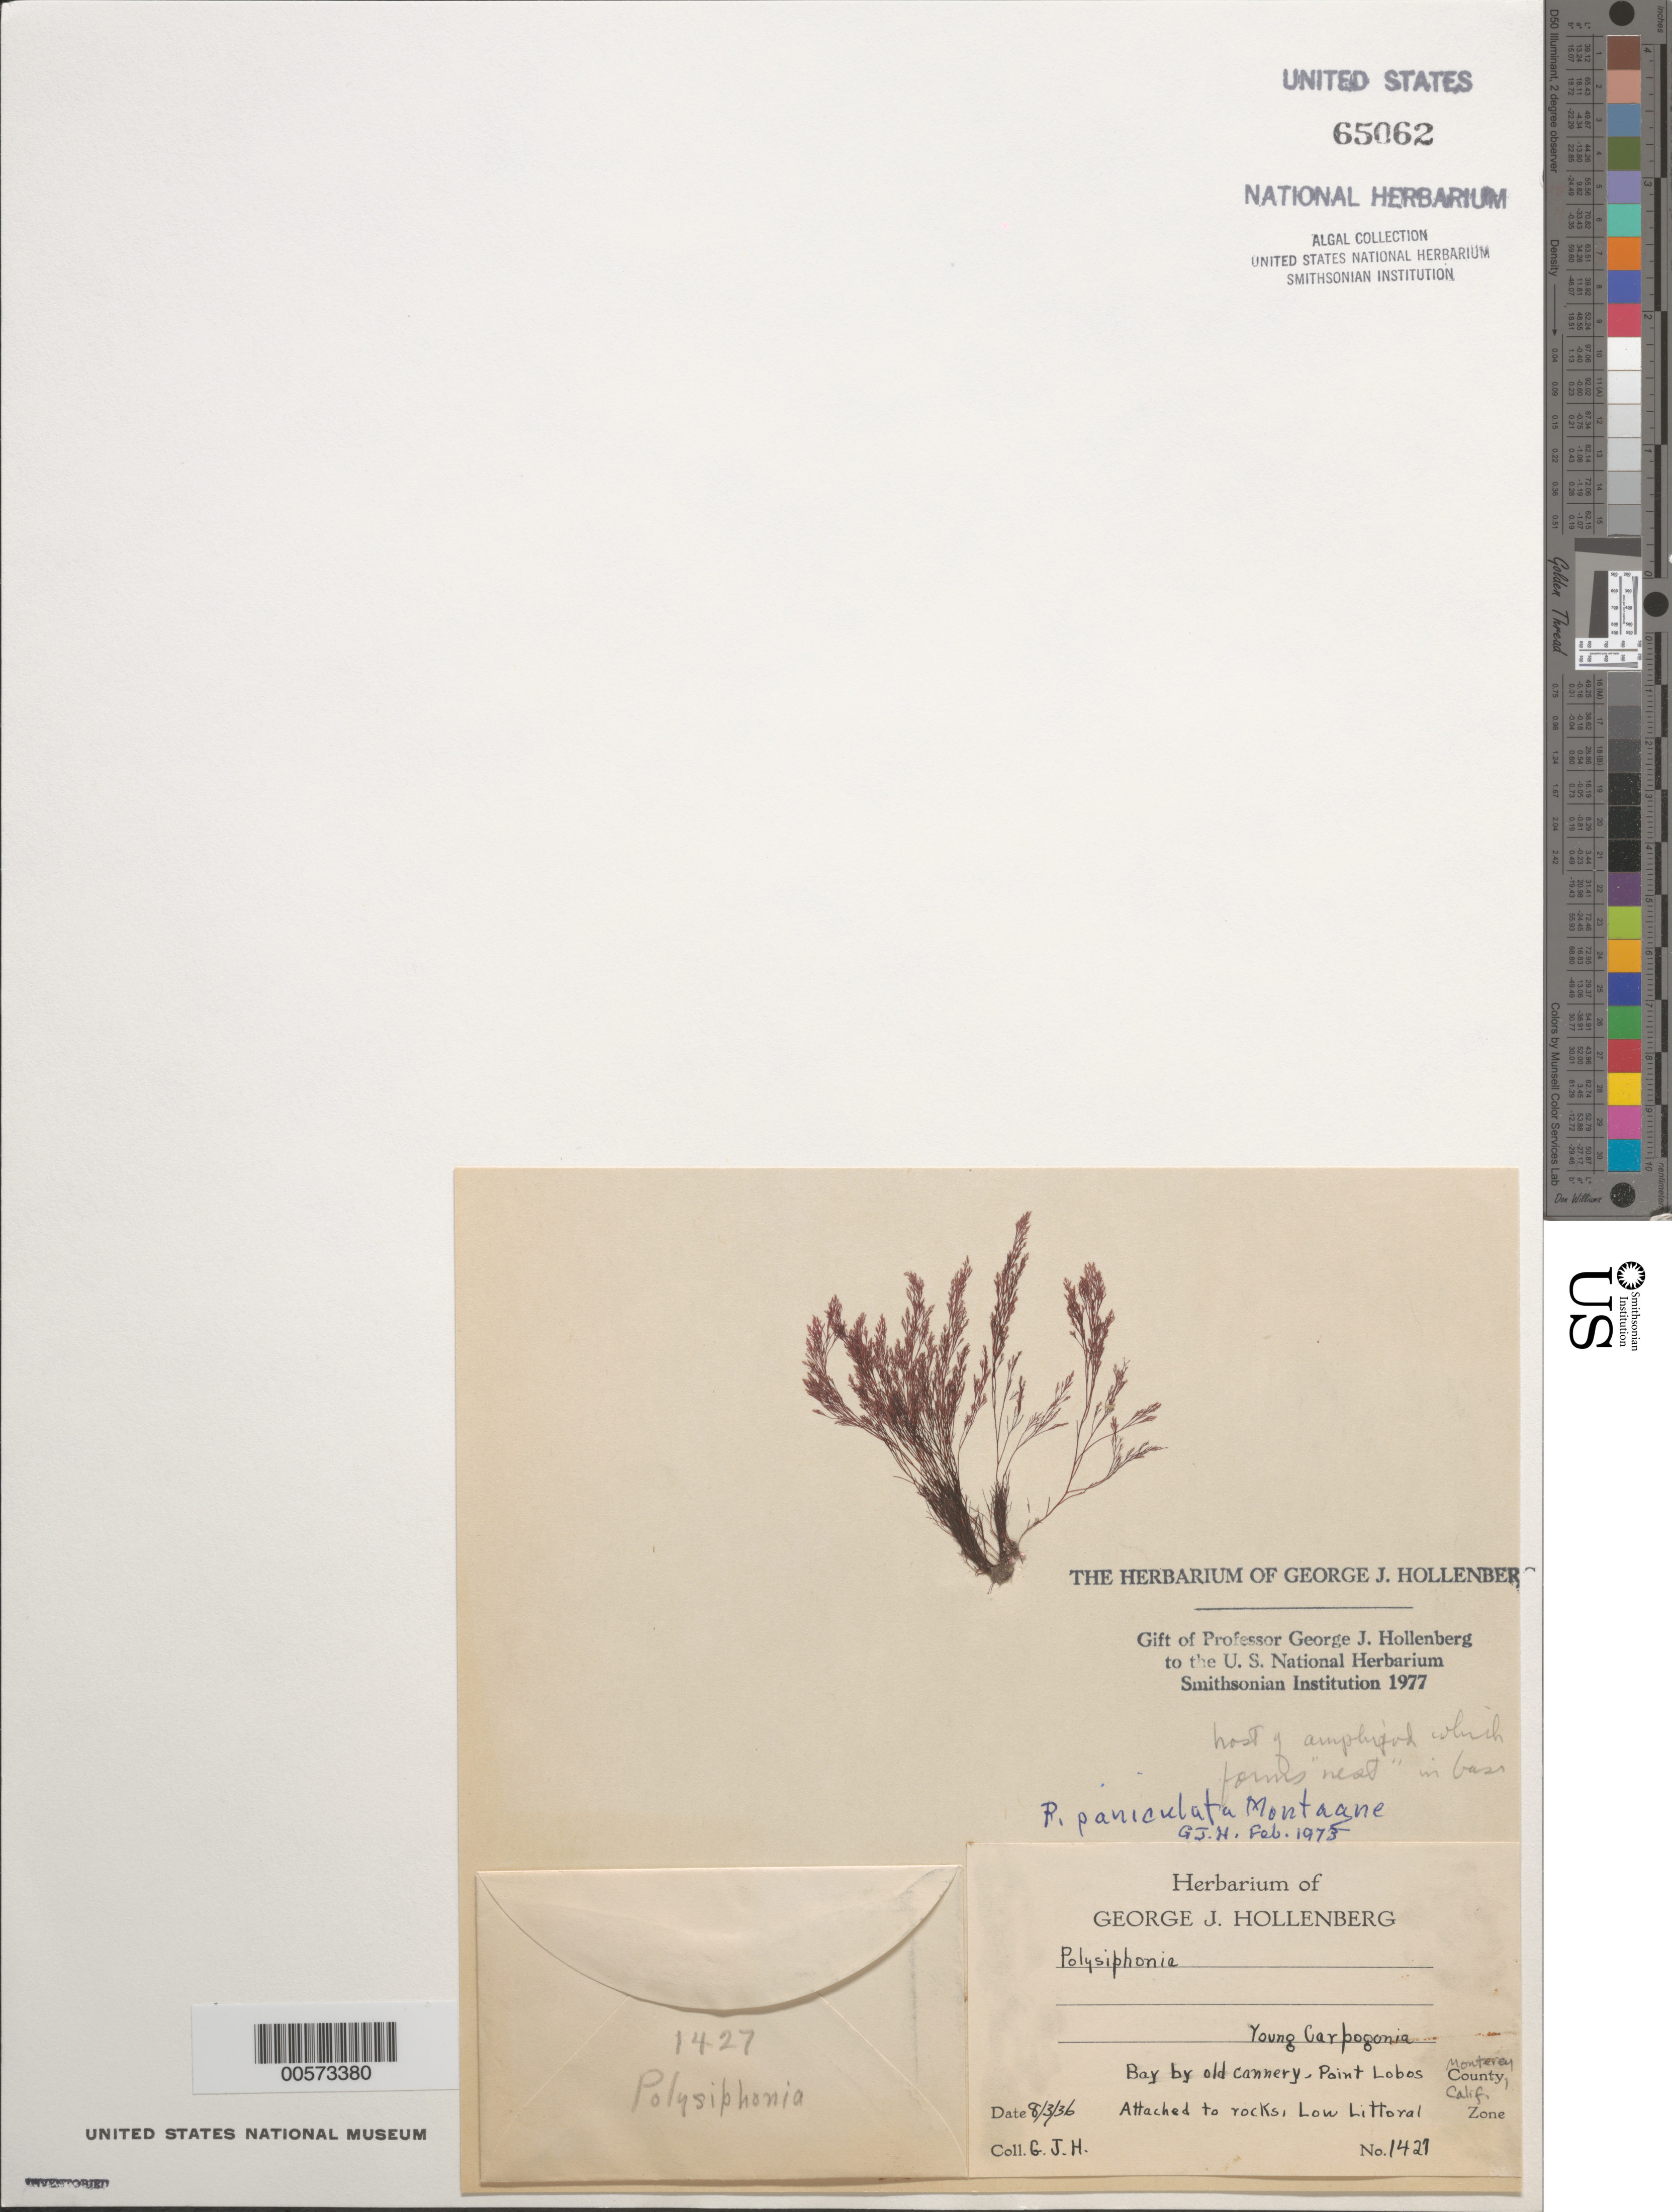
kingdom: Plantae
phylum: Rhodophyta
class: Florideophyceae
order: Ceramiales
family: Rhodomelaceae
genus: Eutrichosiphonia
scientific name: Eutrichosiphonia paniculata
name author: (Mont.) D.E.Bustamante & T.O. Cho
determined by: Algae name updating Project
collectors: G. Hollenberg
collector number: GJH 1427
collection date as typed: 03 Aug 1936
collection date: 1936-08-03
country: United States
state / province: California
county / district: Monterey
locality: Point Lobos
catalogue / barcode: US 65062